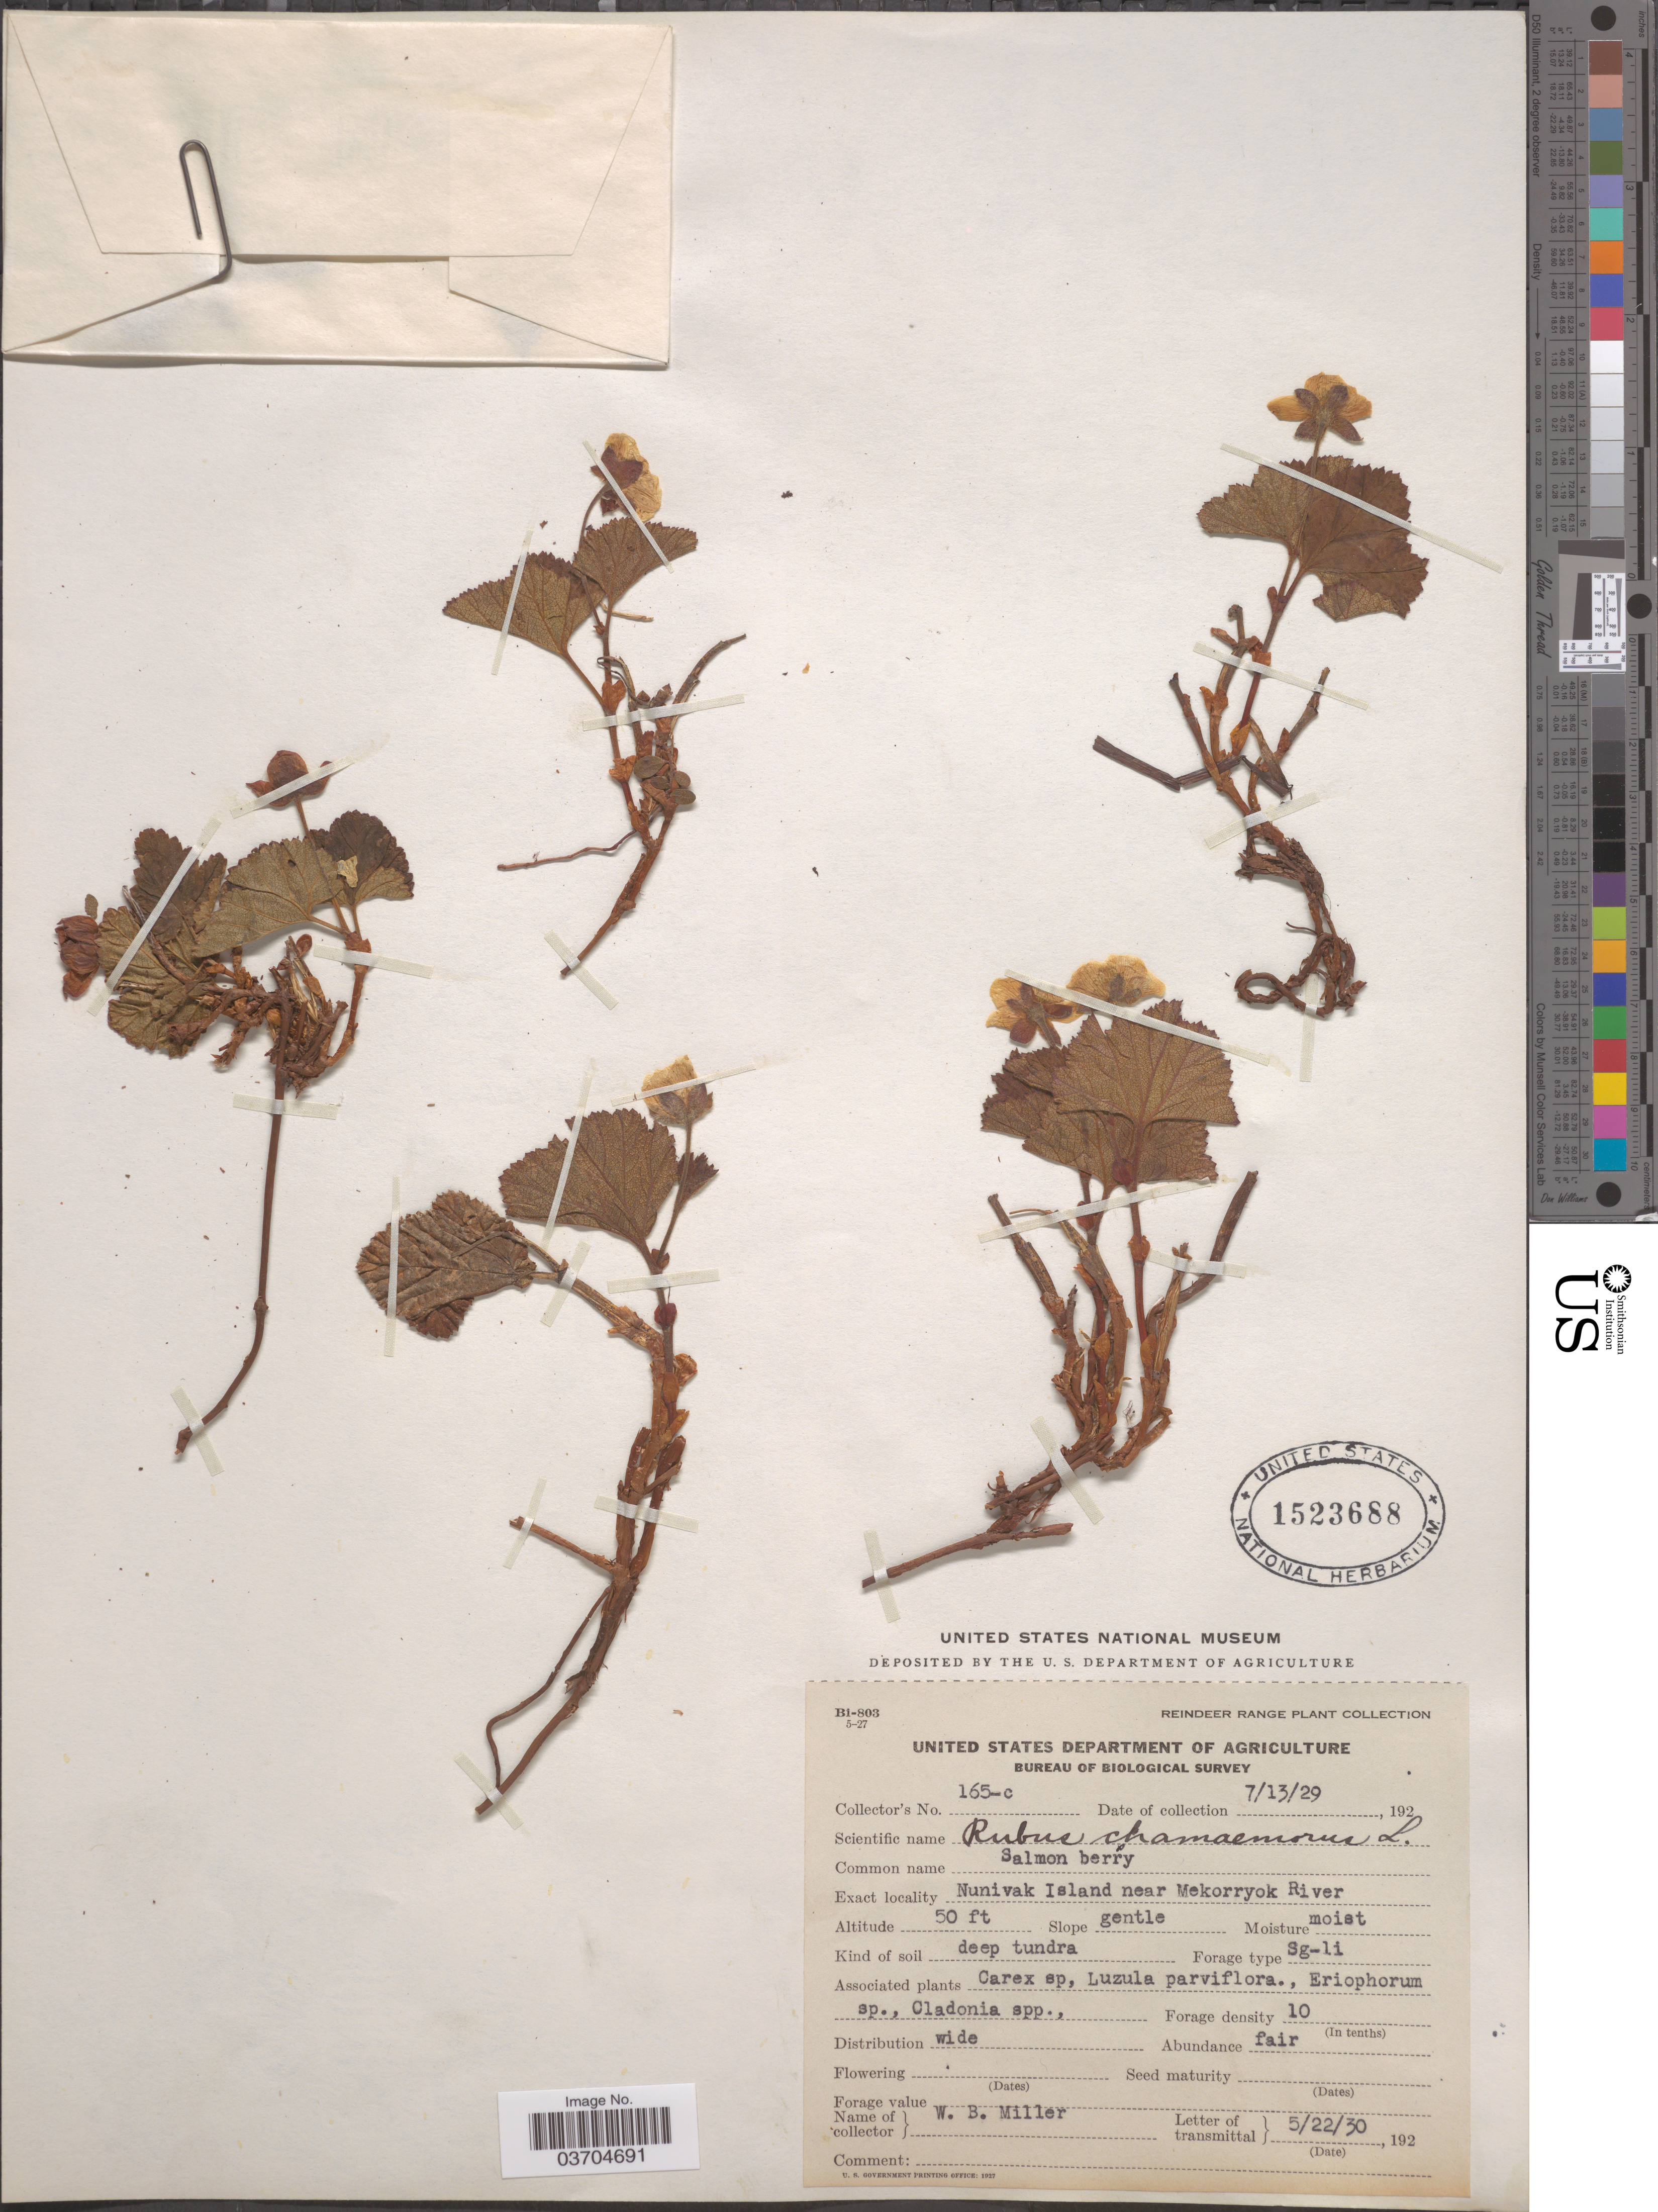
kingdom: Plantae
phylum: Tracheophyta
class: Magnoliopsida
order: Rosales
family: Rosaceae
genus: Rubus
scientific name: Rubus chamaemorus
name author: L.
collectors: W. Miller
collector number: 165-c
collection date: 1929-07-13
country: United States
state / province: Alaska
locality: Reindeer Range. Nunivak Island near Mekorryok River.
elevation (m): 15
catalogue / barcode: US 1523688